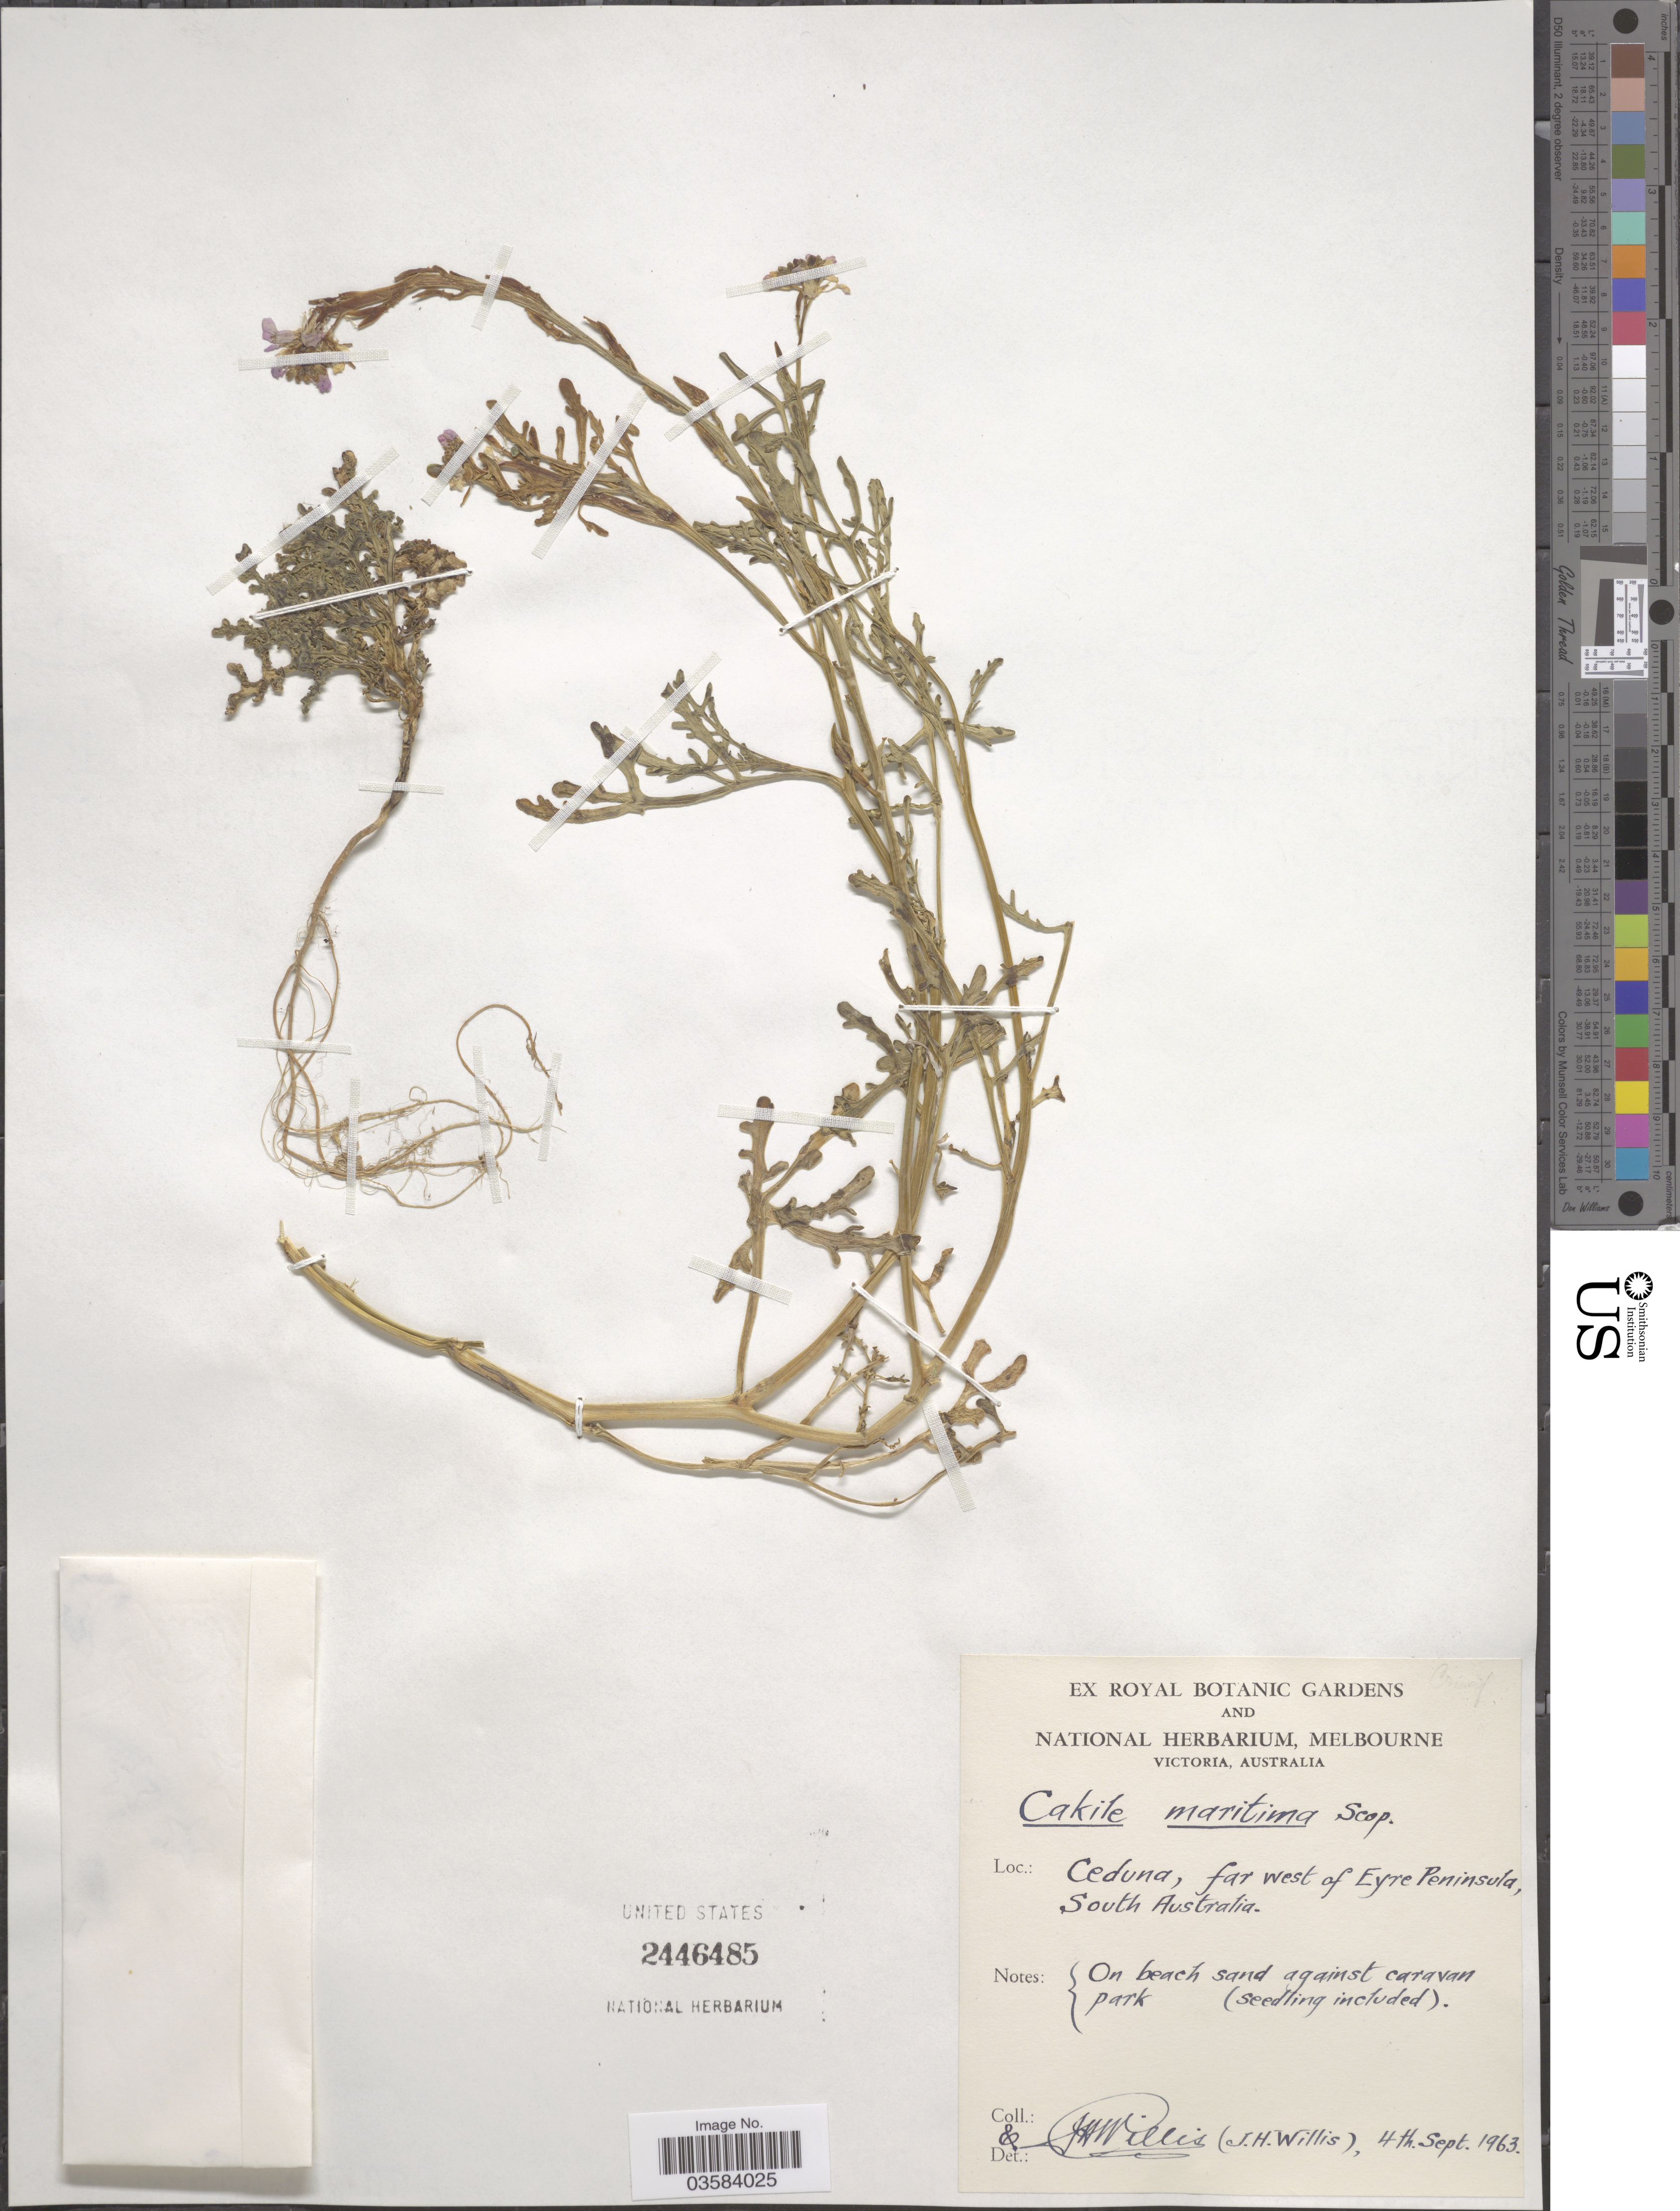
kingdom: Plantae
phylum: Tracheophyta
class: Magnoliopsida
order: Brassicales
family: Brassicaceae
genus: Cakile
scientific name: Cakile maritima subsp. baltica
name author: (Rouy & Foucaud) Hyl. ex P.W. Ball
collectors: J. Willis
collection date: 1963-09-04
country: Australia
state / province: South Australia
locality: Ceduna, far west of Eyre Peninsula.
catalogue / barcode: US 2446485